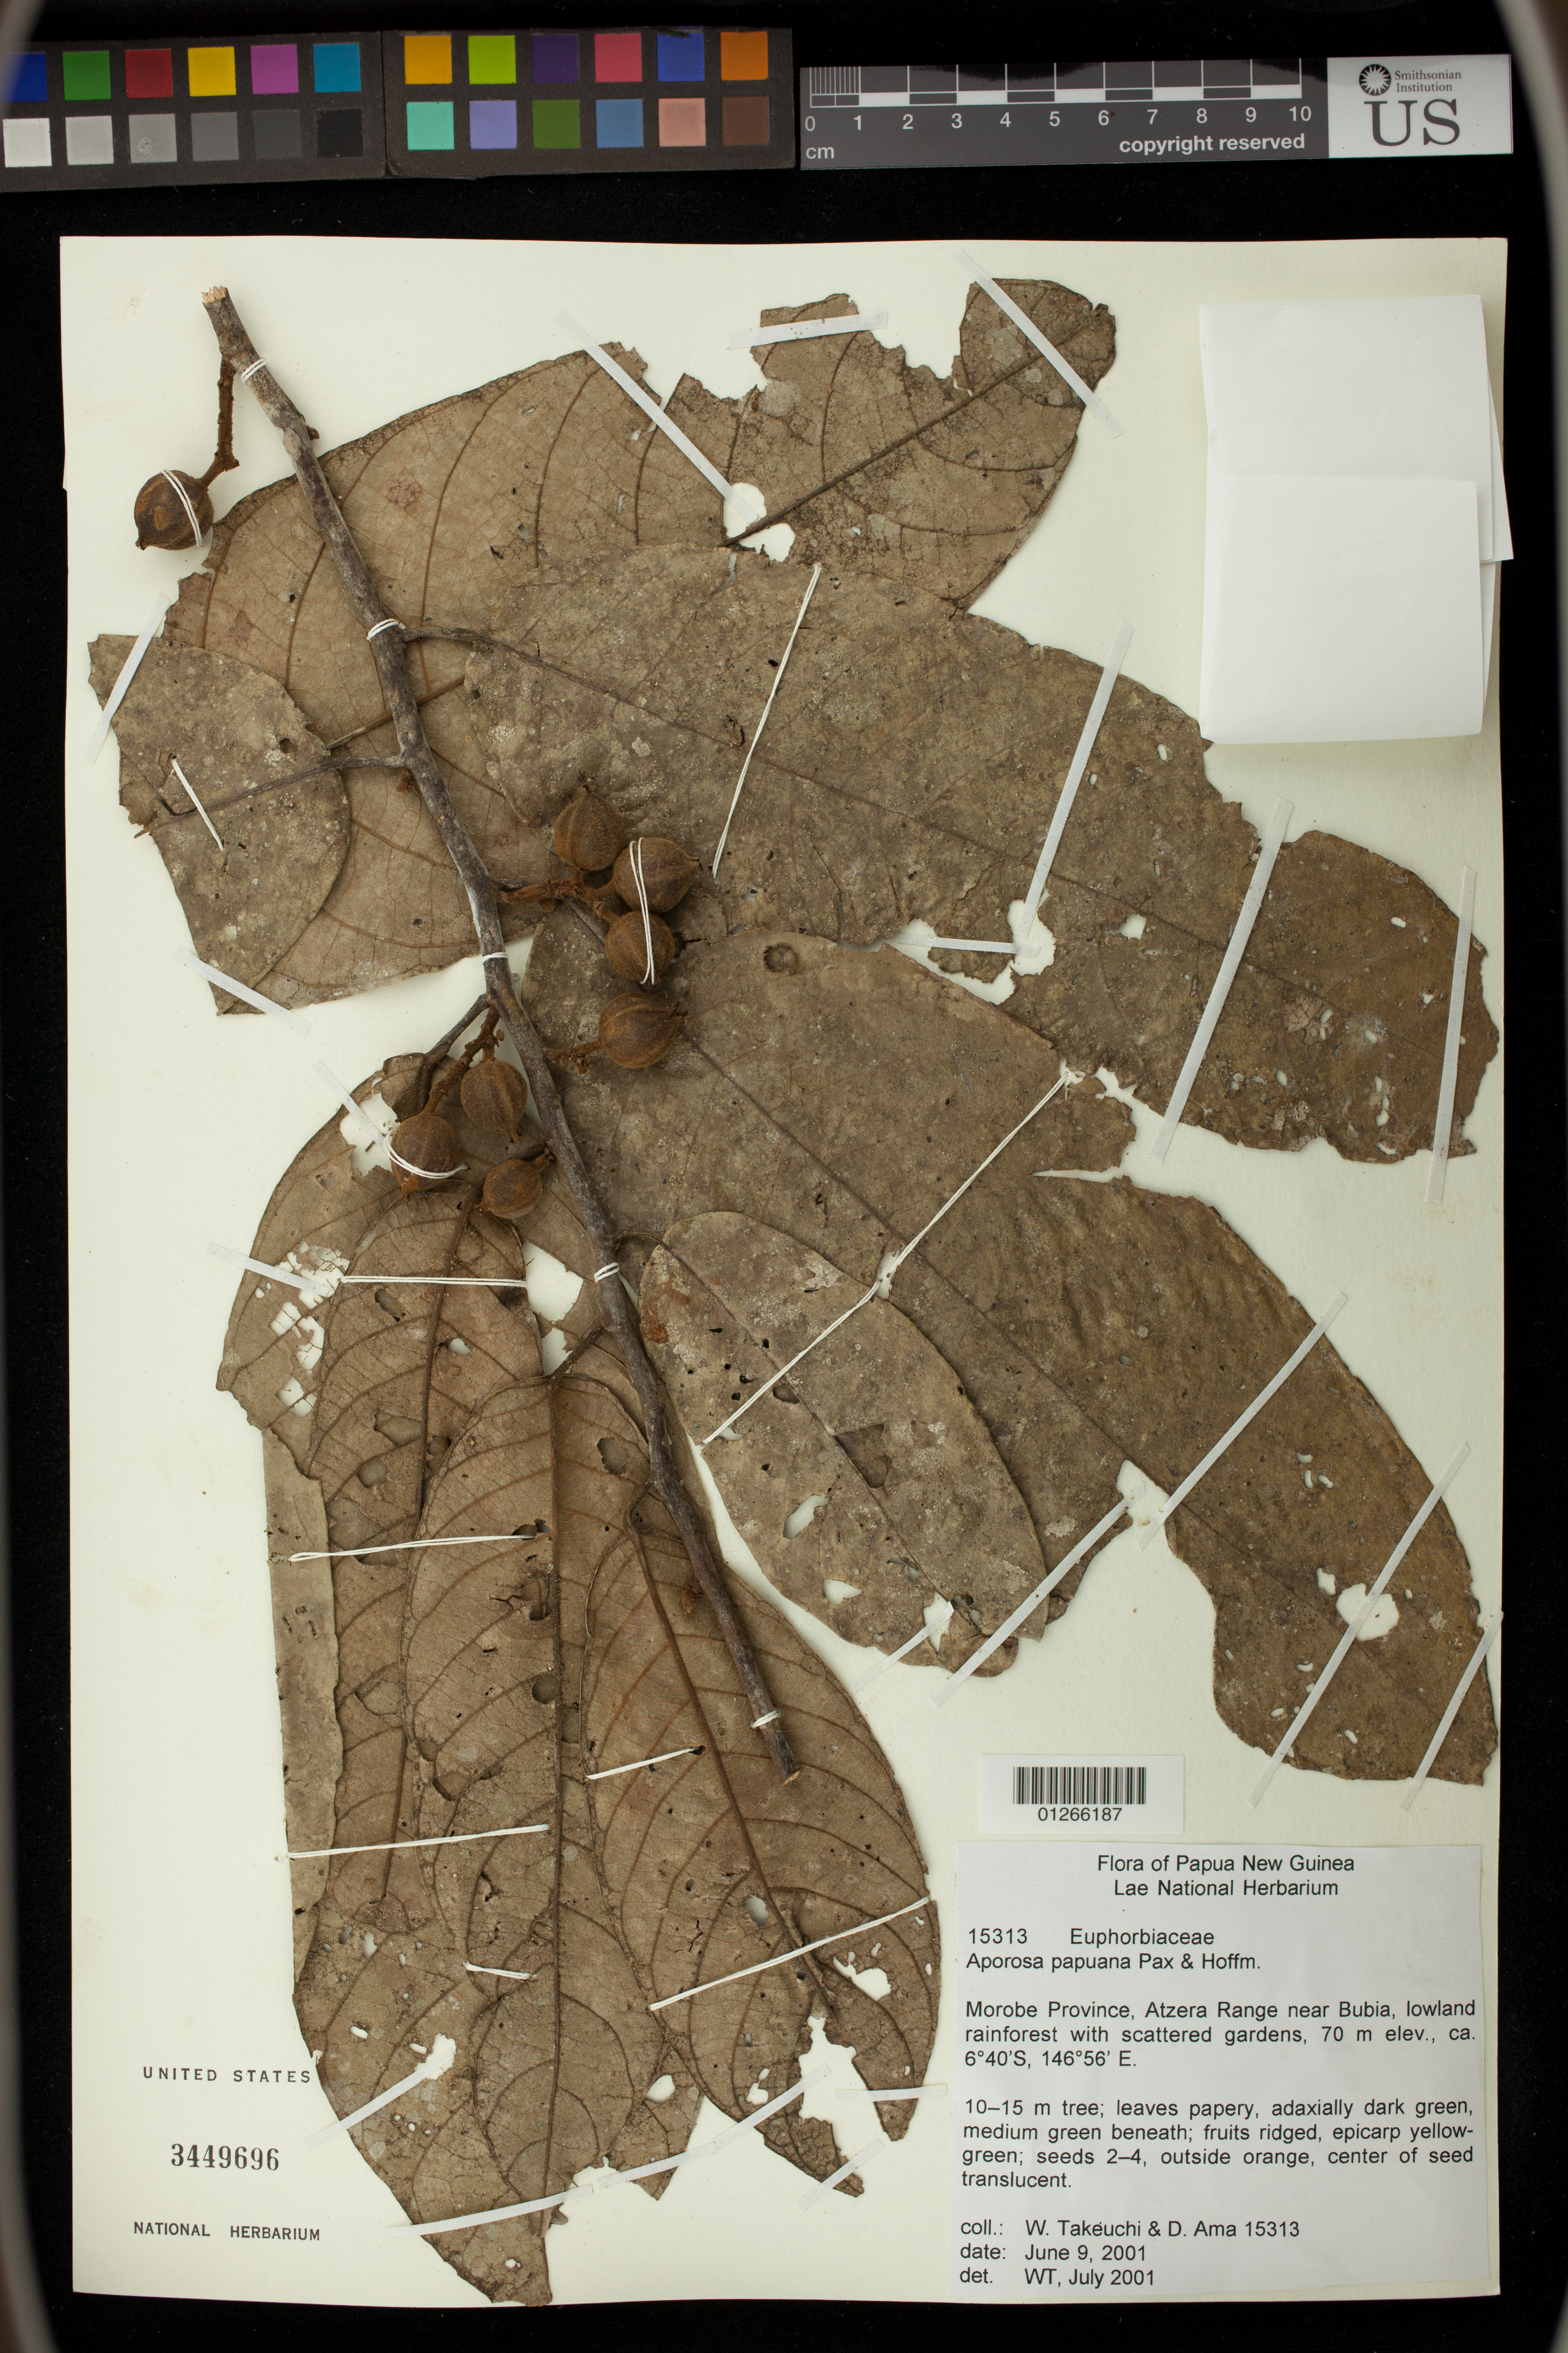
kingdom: Plantae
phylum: Tracheophyta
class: Magnoliopsida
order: Malpighiales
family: Phyllanthaceae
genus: Aporosa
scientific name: Aporosa papuana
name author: Pax & K. Hoffm.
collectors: W. Takeuchi & D. Ama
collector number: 15313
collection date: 2001-06-09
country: Papua New Guinea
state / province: Morobe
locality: Atzera Range near Bubia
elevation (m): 70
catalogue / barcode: US 3449696